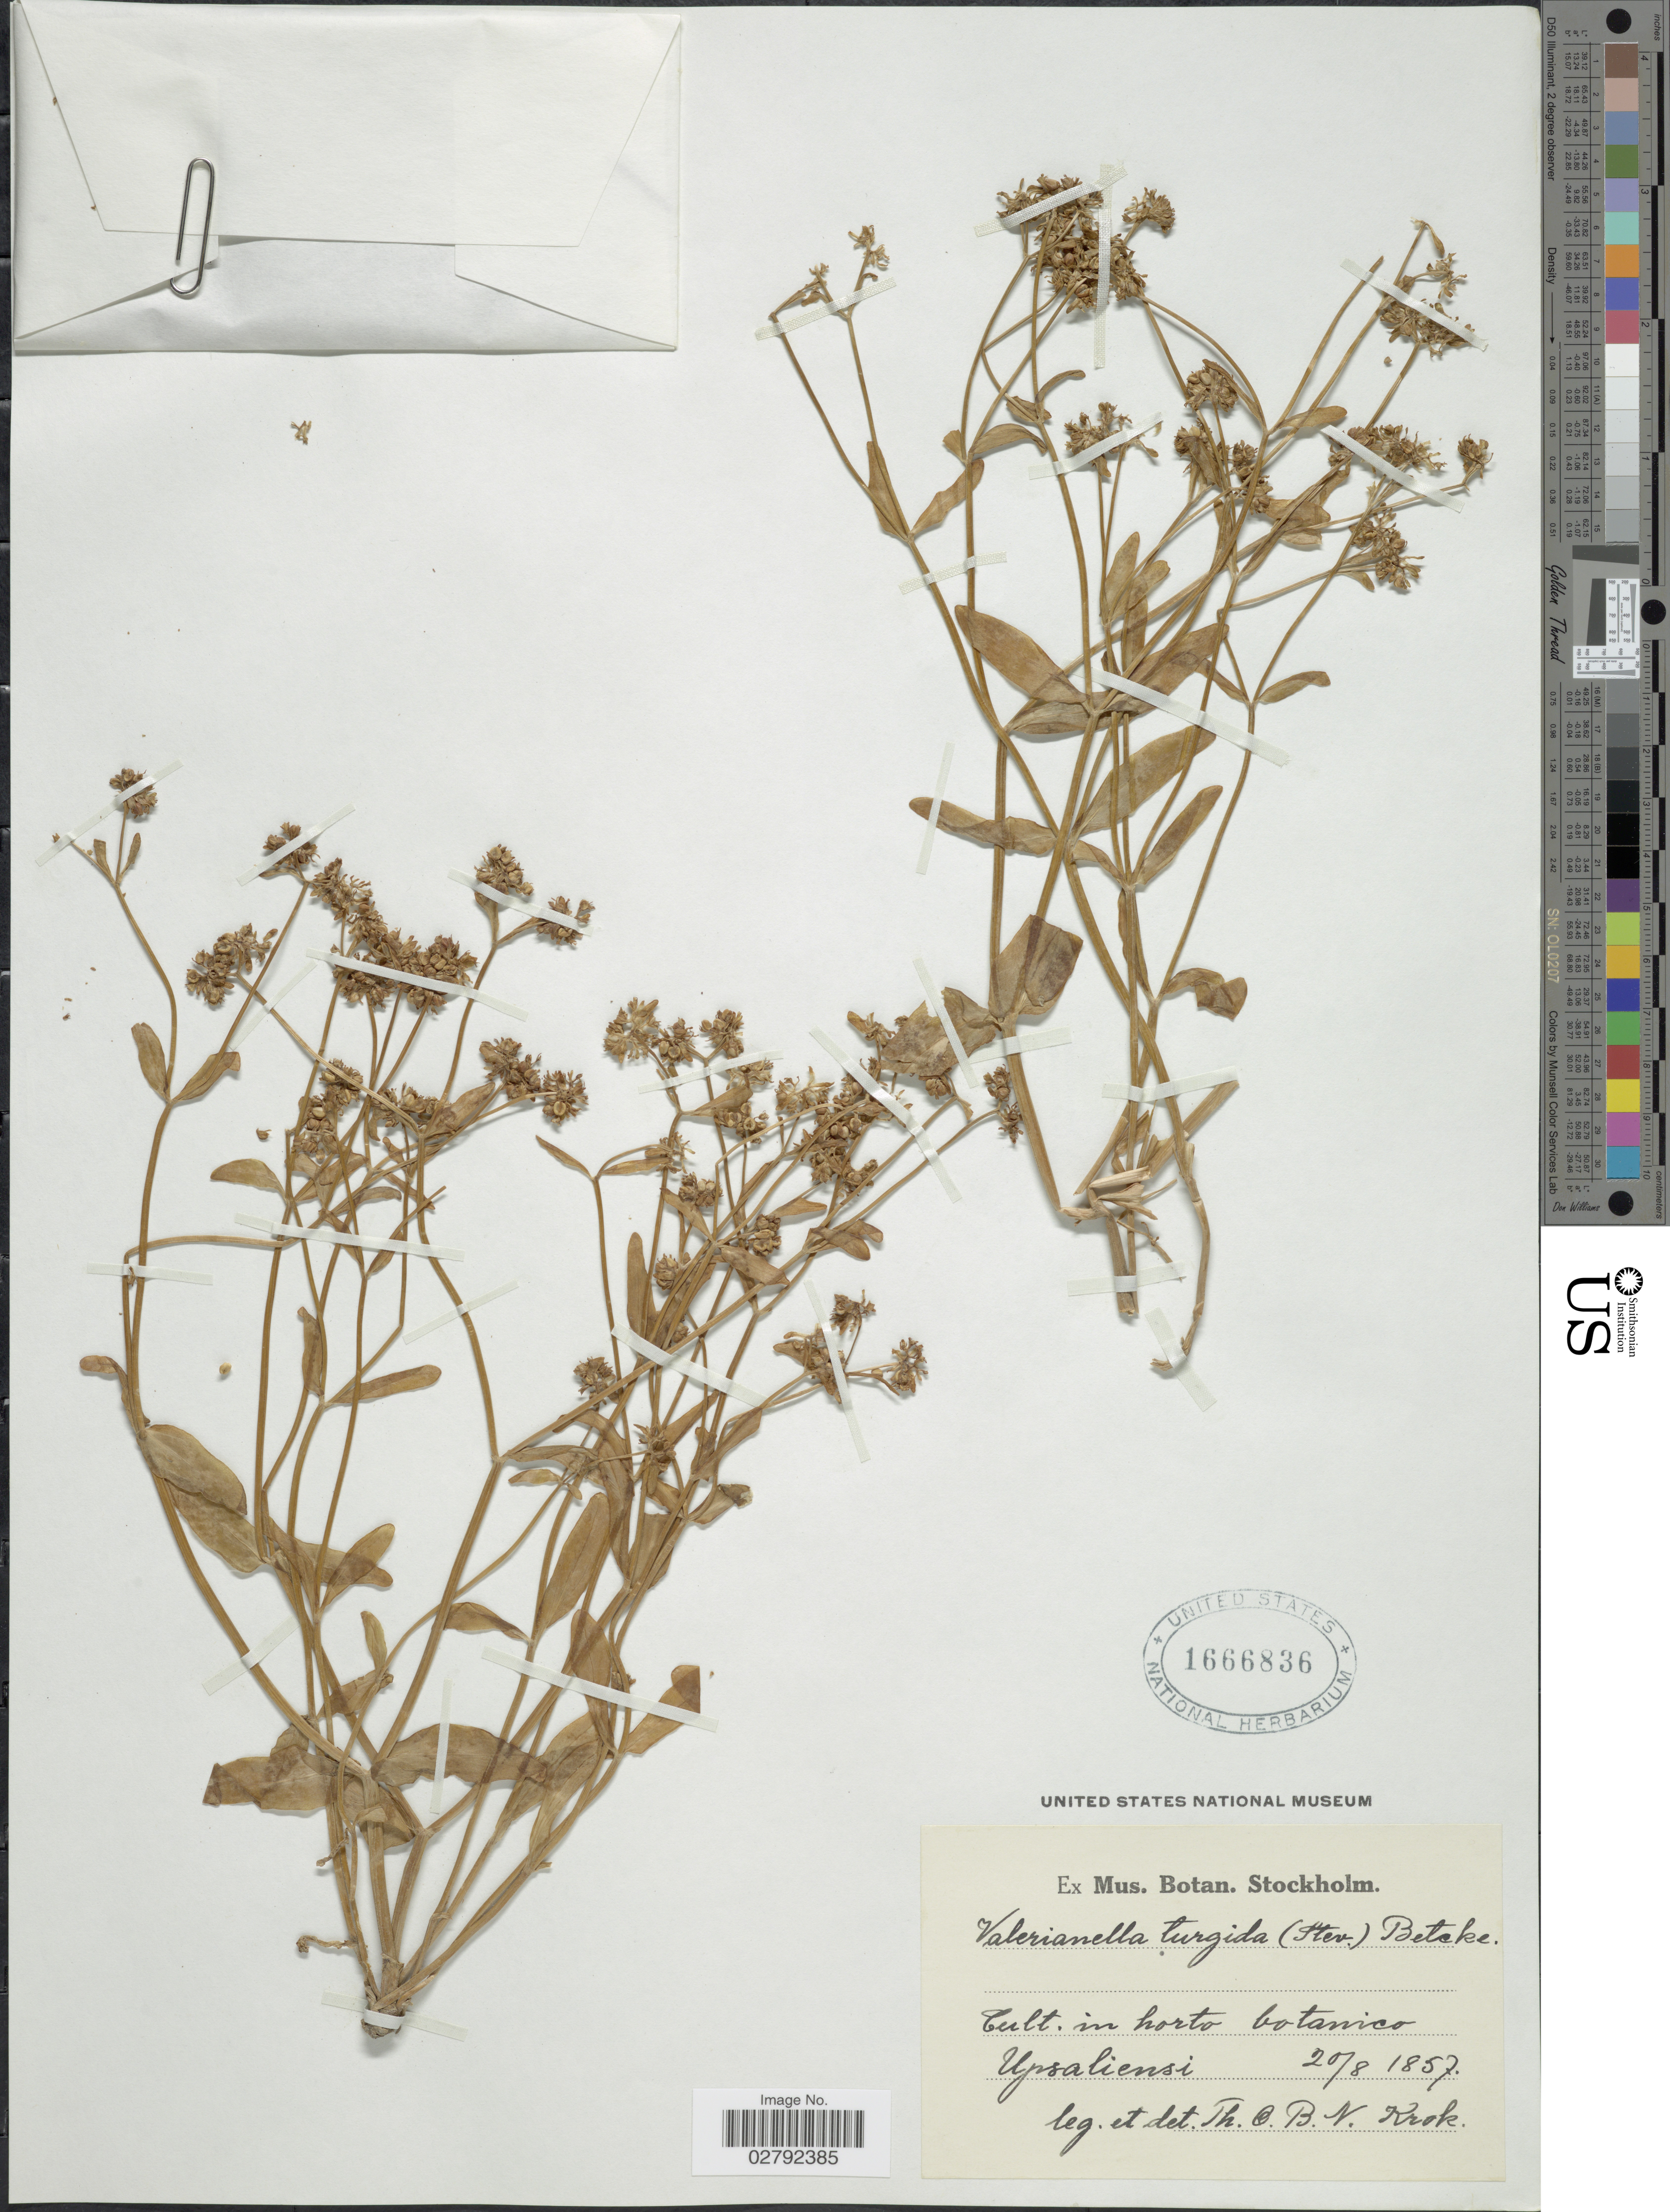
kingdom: Plantae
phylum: Tracheophyta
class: Magnoliopsida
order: Dipsacales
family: Caprifoliaceae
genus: Valerianella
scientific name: Valerianella turgida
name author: (Steven) Betcke.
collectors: T. Krok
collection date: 1857-08-20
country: Sweden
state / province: Uppsala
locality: Cult. in horto botanico Upsaliensi.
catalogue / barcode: US 1666836